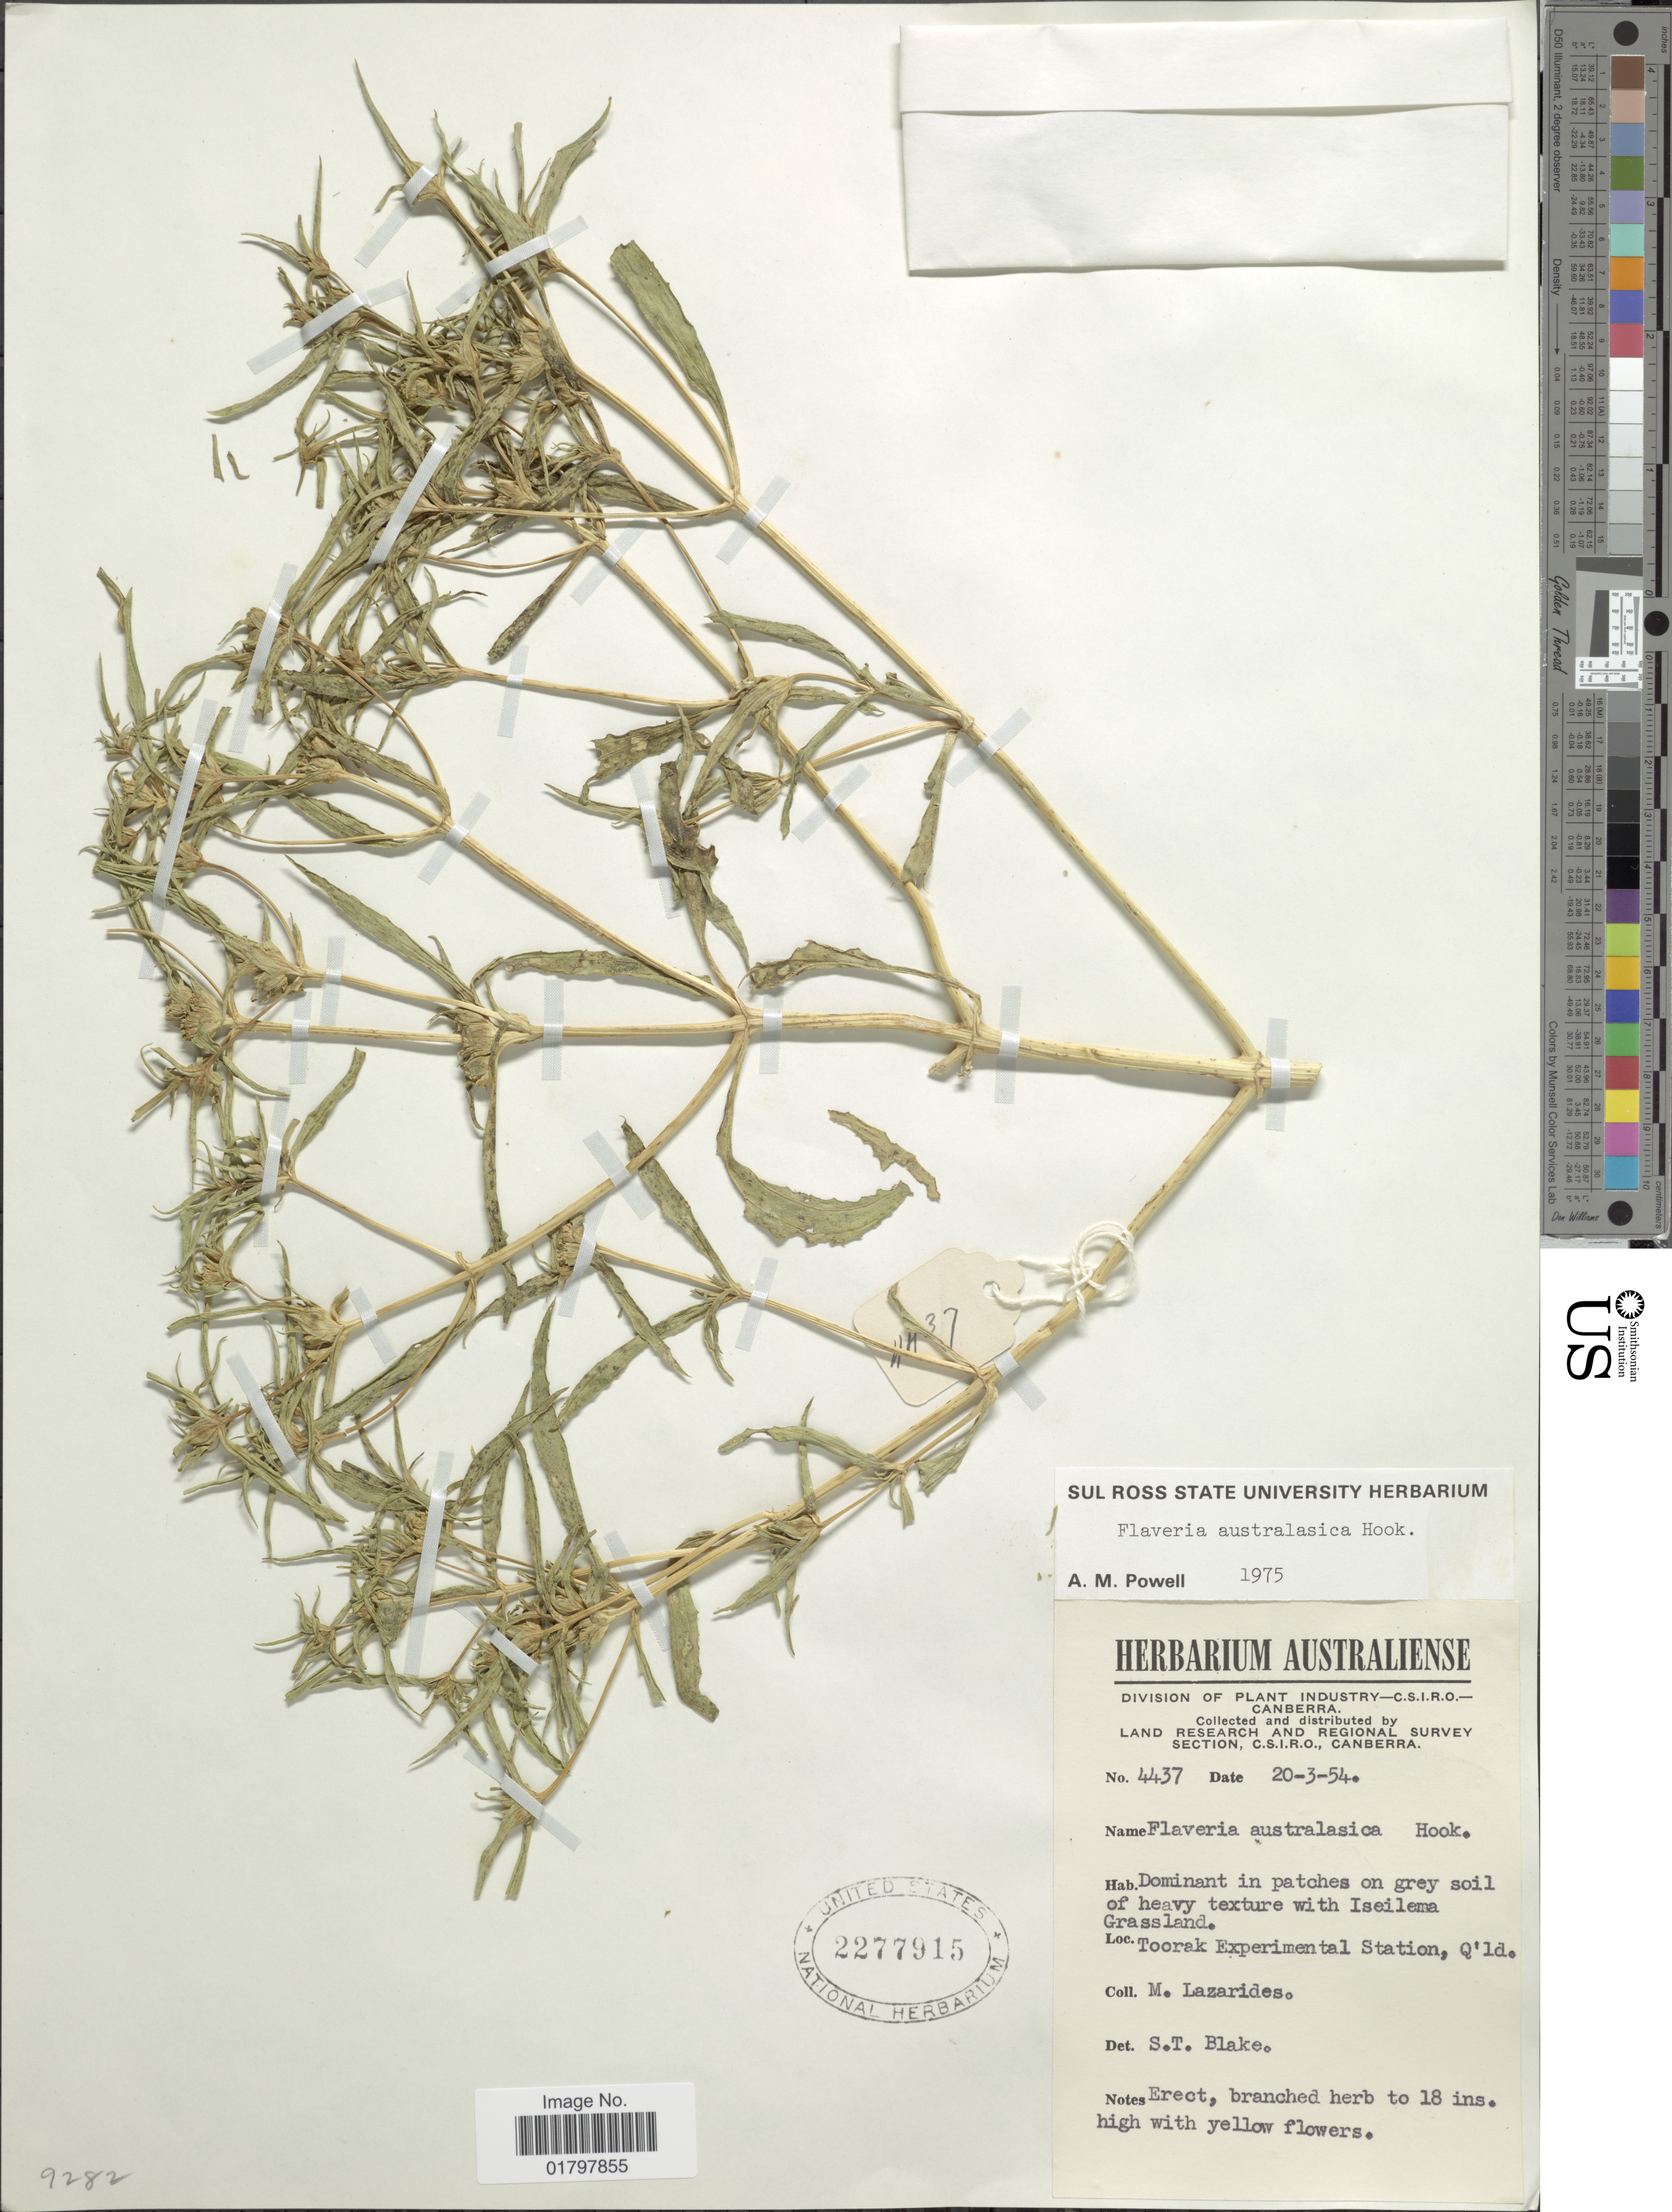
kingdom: Plantae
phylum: Tracheophyta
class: Magnoliopsida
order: Asterales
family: Asteraceae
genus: Flaveria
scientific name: Flaveria trinervia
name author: (Spreng.) C. Mohr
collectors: M. Lazarides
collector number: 4437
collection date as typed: Transcribed d/m/y: 20/3/54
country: Australia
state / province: Queensland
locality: Toorak Experimental Station, Q'ld.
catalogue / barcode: US 2277915